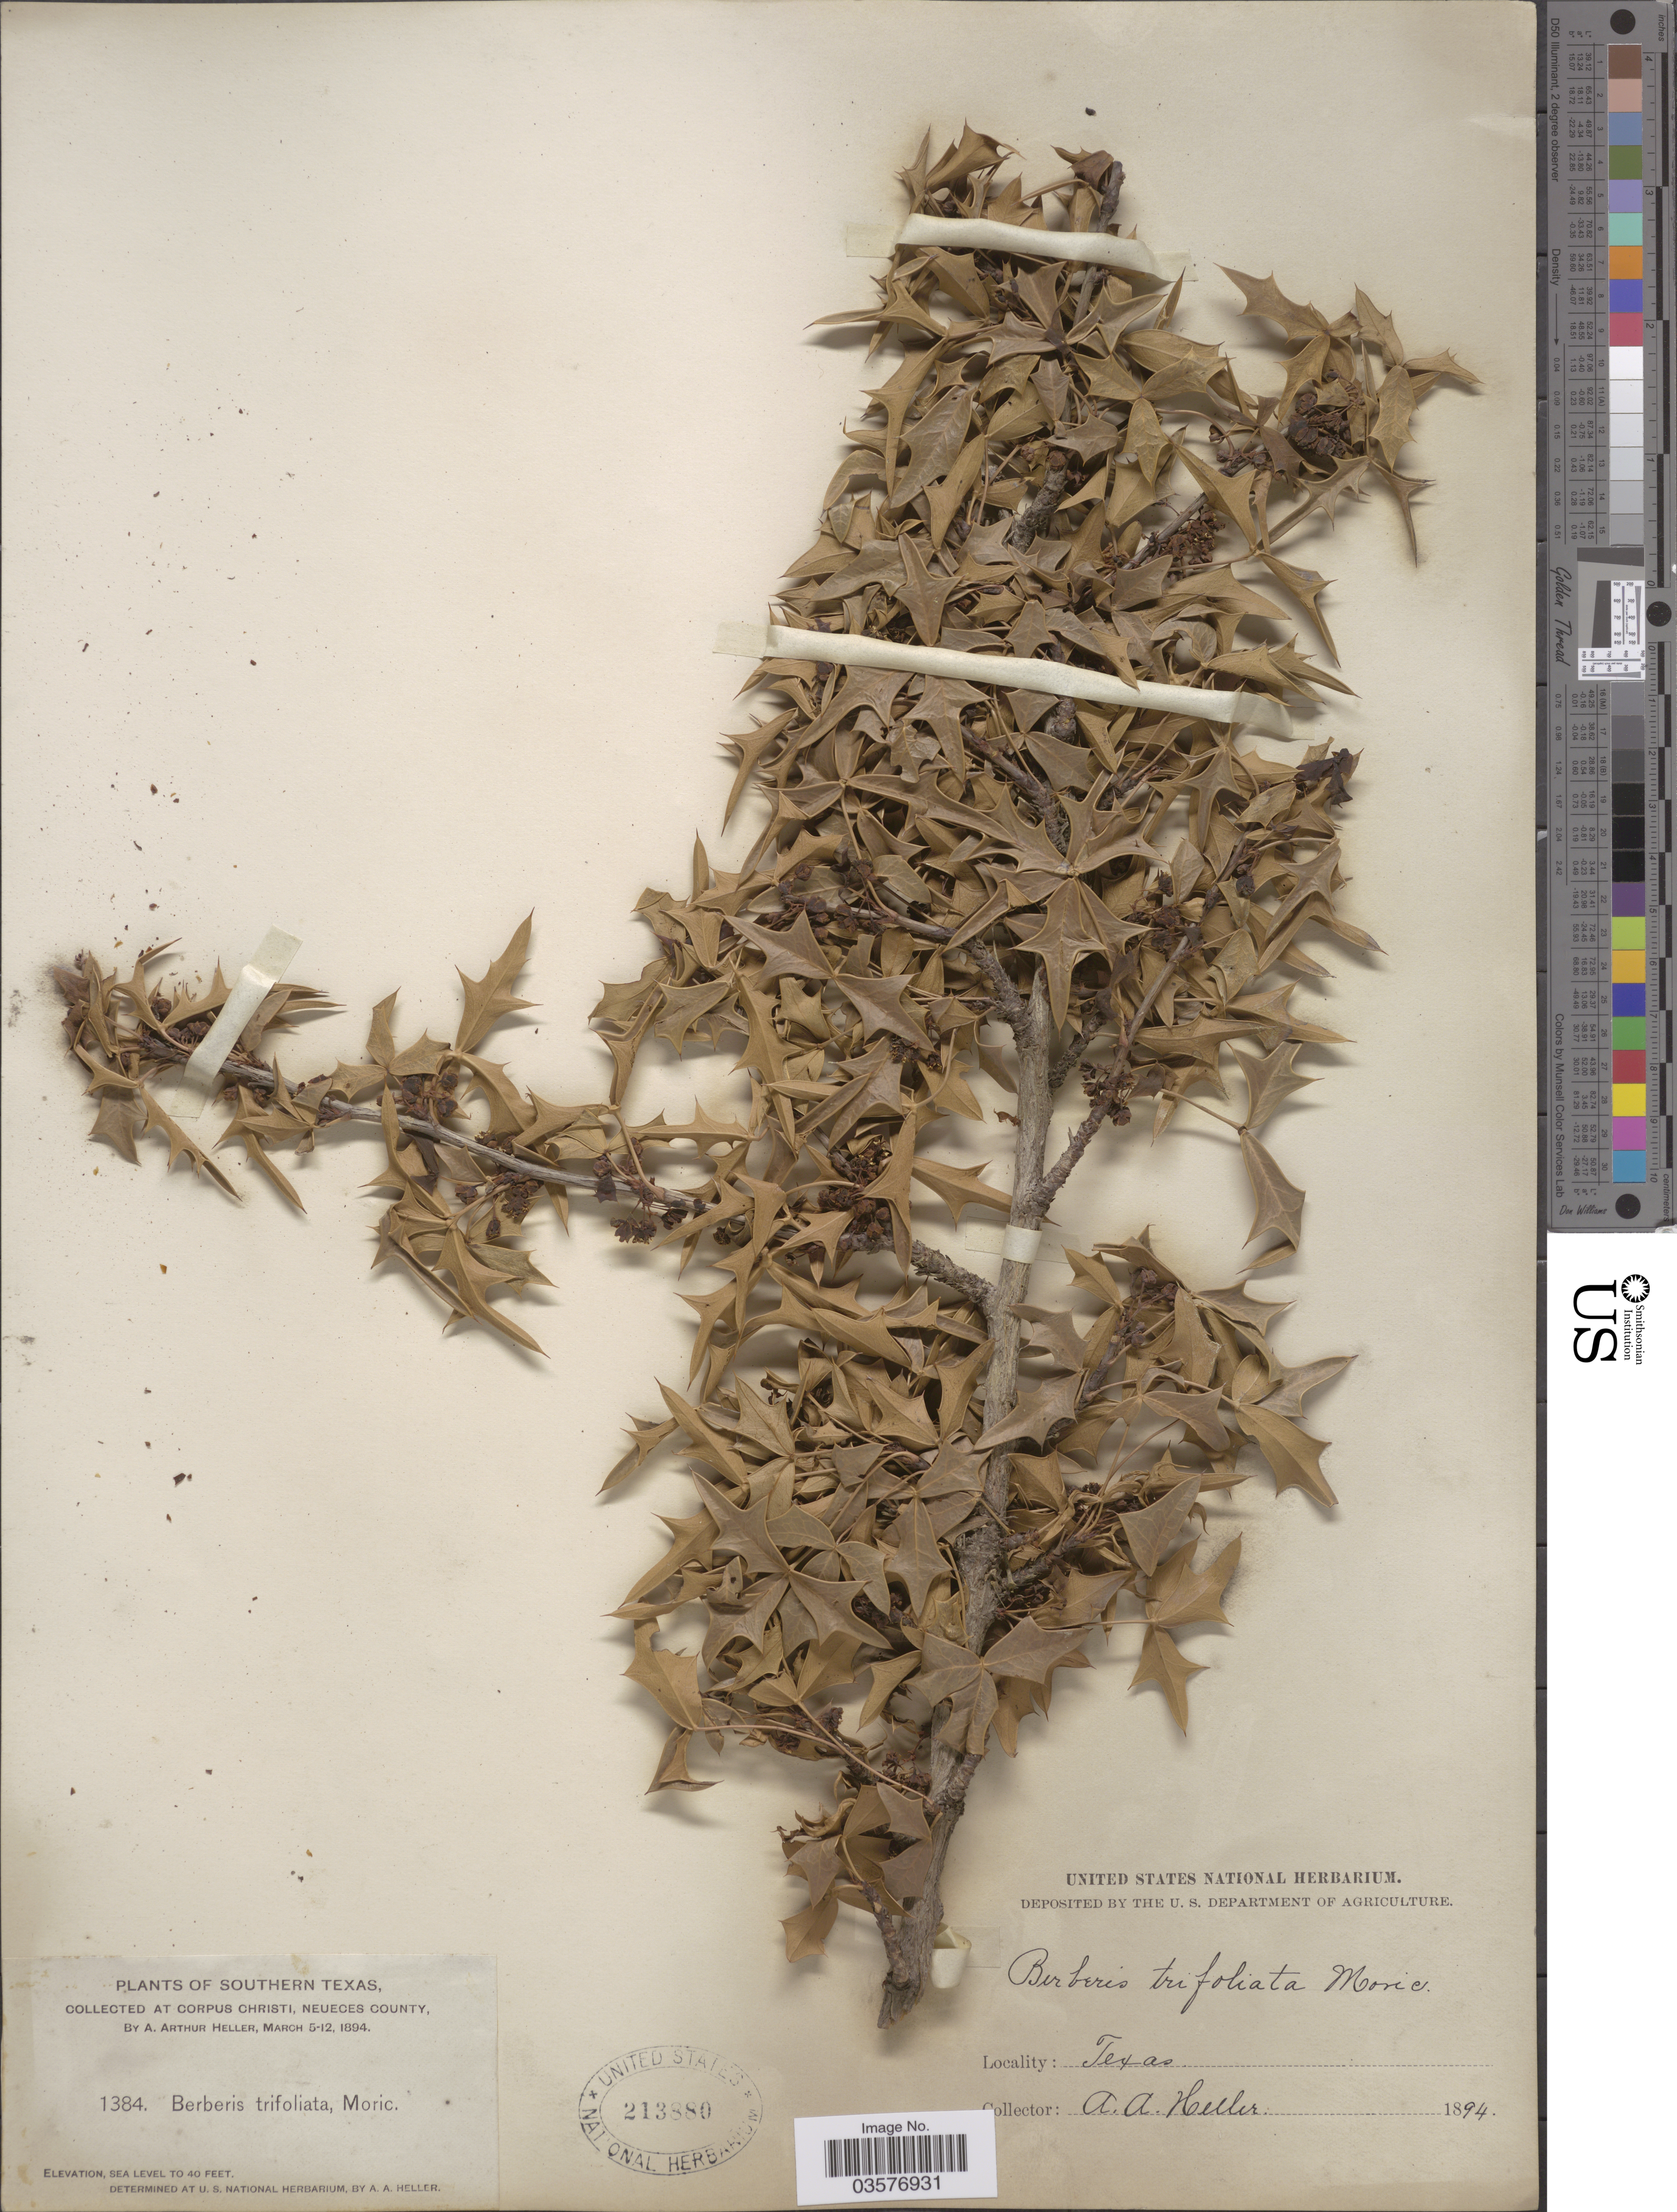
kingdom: Plantae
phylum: Tracheophyta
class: Magnoliopsida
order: Ranunculales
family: Berberidaceae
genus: Mahonia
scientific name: Mahonia trifoliolata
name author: (Monic.) Fedde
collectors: A. A. Heller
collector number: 1384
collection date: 1894-03-05/1894-03-12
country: United States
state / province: Texas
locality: Southern Texas. Corpus Christi, Neueces County.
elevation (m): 0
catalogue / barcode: US 213880